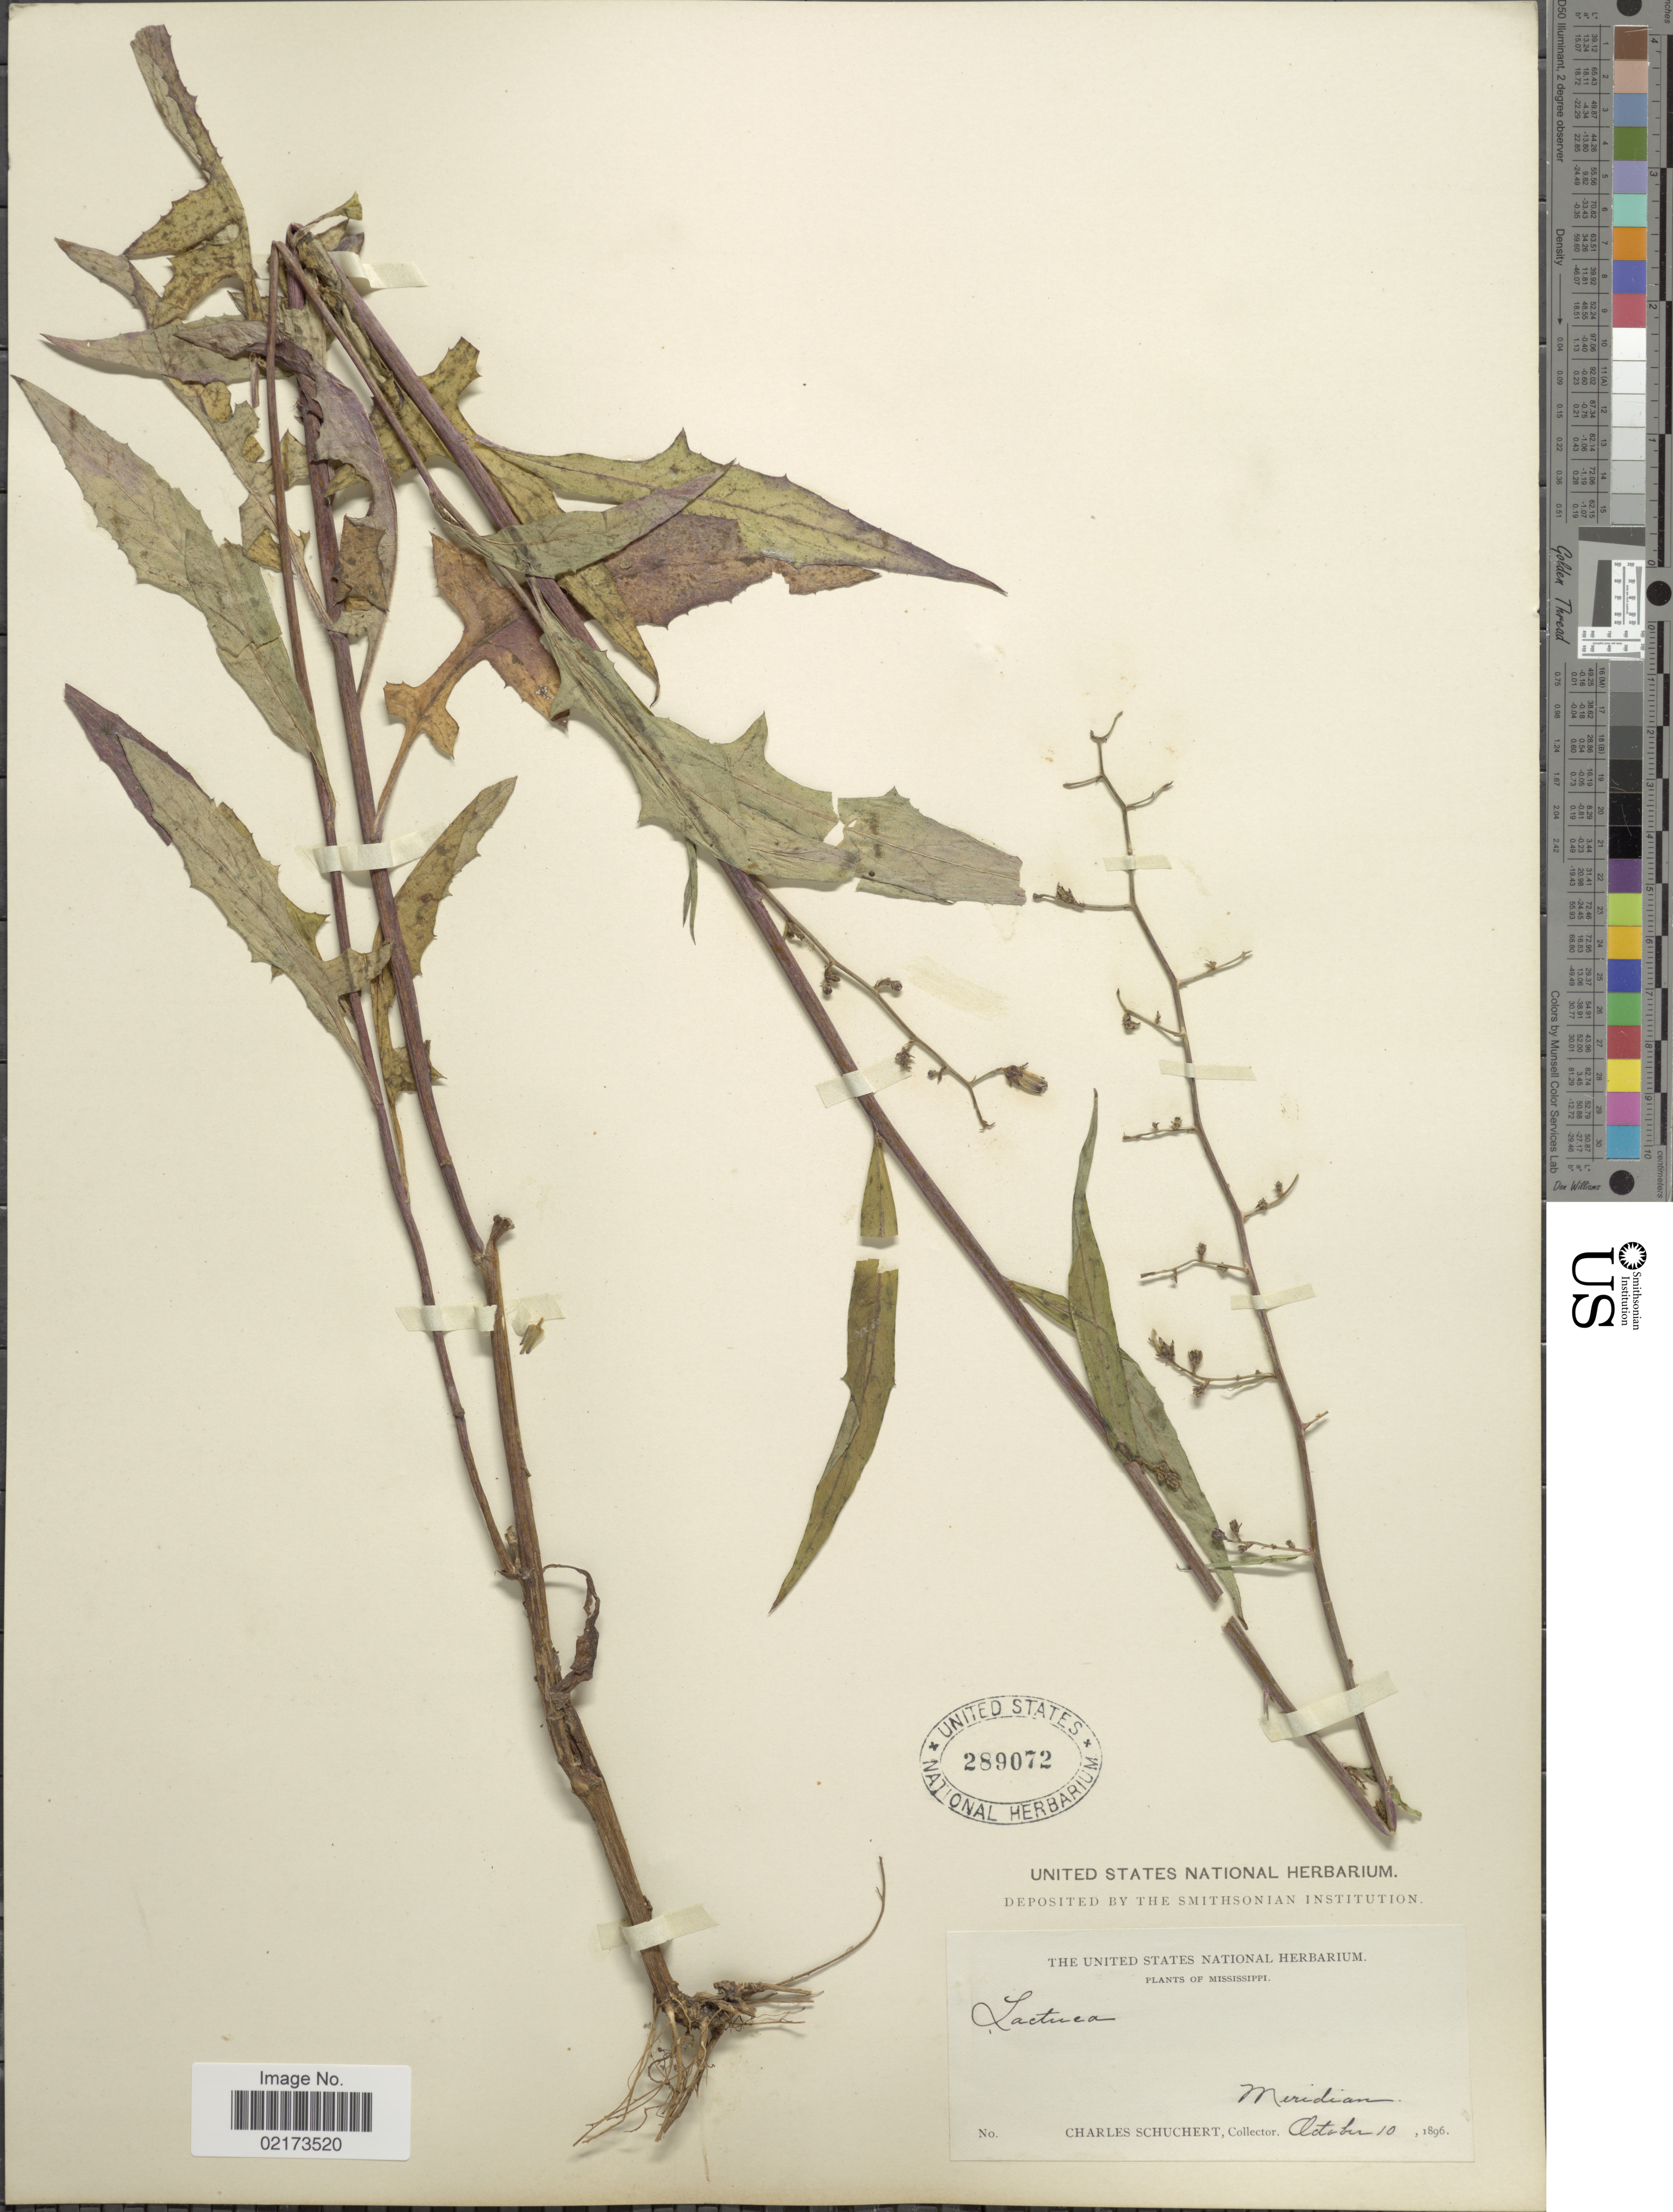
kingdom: Plantae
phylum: Tracheophyta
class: Magnoliopsida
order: Asterales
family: Asteraceae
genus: Lactuca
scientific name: Lactuca canadensis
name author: L.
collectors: C. Schuchert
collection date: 1896-10-10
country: United States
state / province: Mississippi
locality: Meridian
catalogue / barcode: US 289072